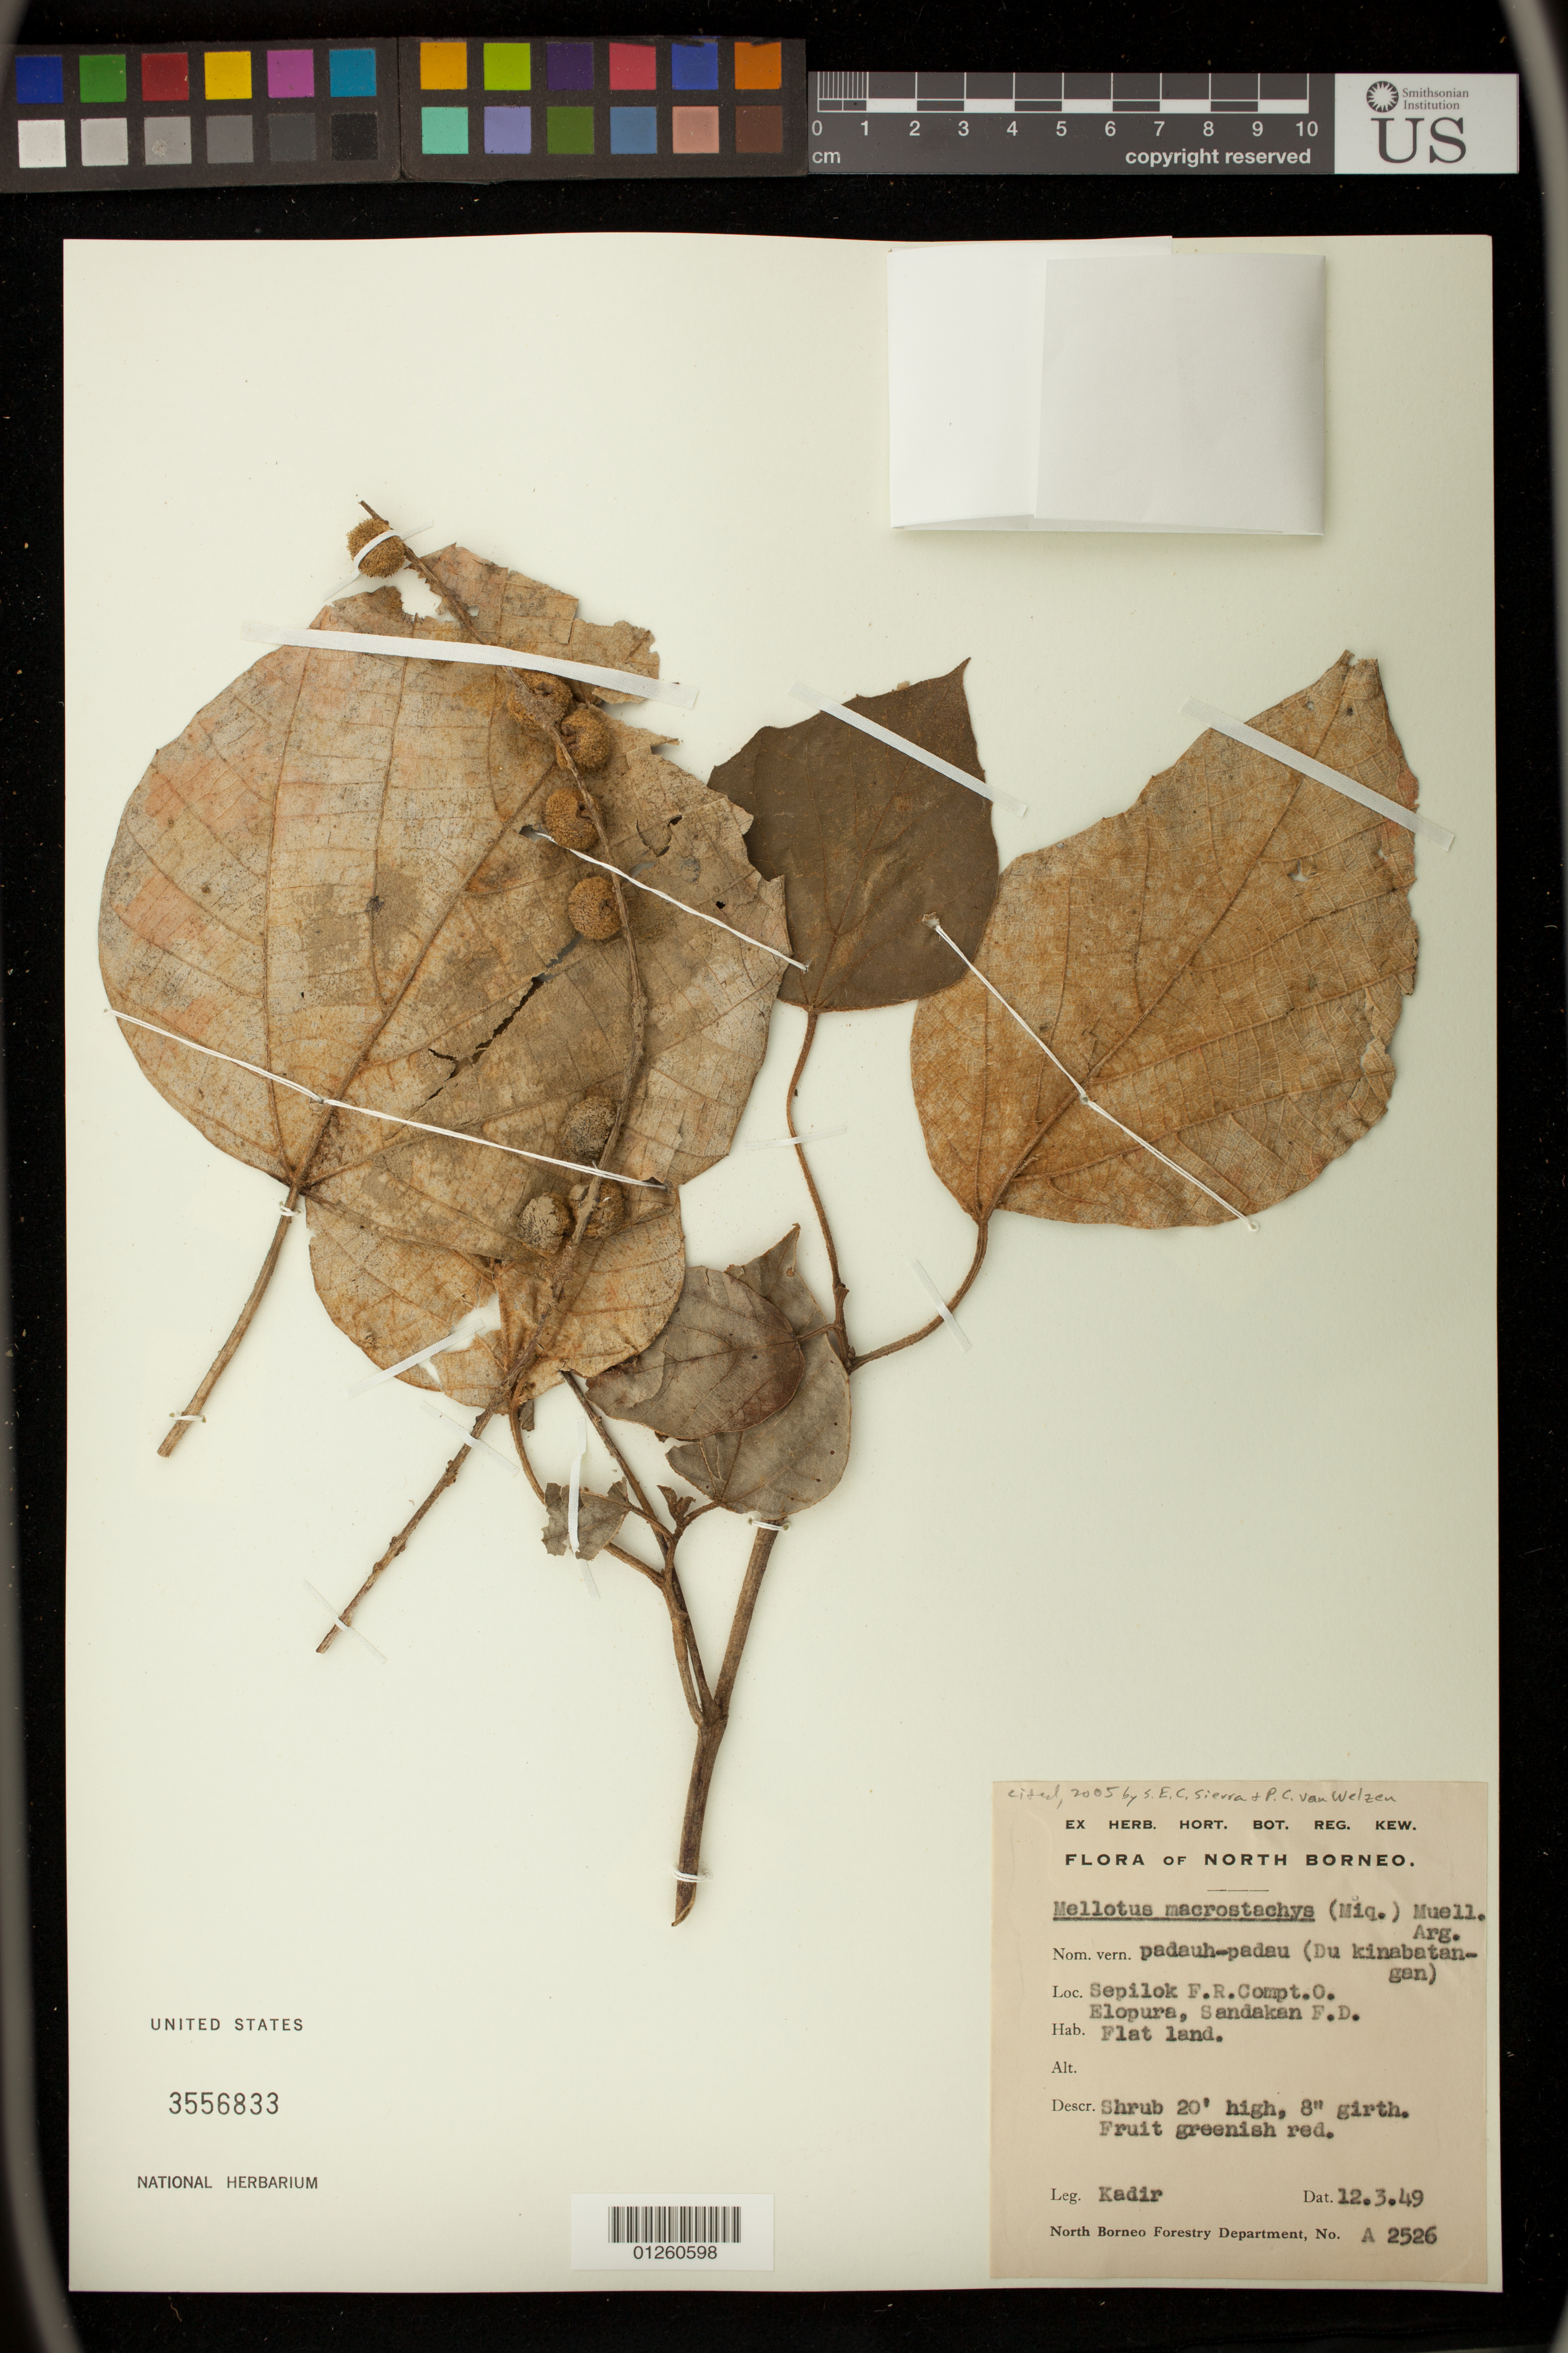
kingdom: Plantae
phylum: Tracheophyta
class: Magnoliopsida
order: Malpighiales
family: Euphorbiaceae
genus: Mallotus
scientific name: Mallotus macrostachyus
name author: (Miq.) Müll. Arg.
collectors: -. Kadir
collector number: A2526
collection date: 1949-03-12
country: Malaysia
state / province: Sabah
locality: Sepilok F.R. Compt. O.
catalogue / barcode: US 3556833